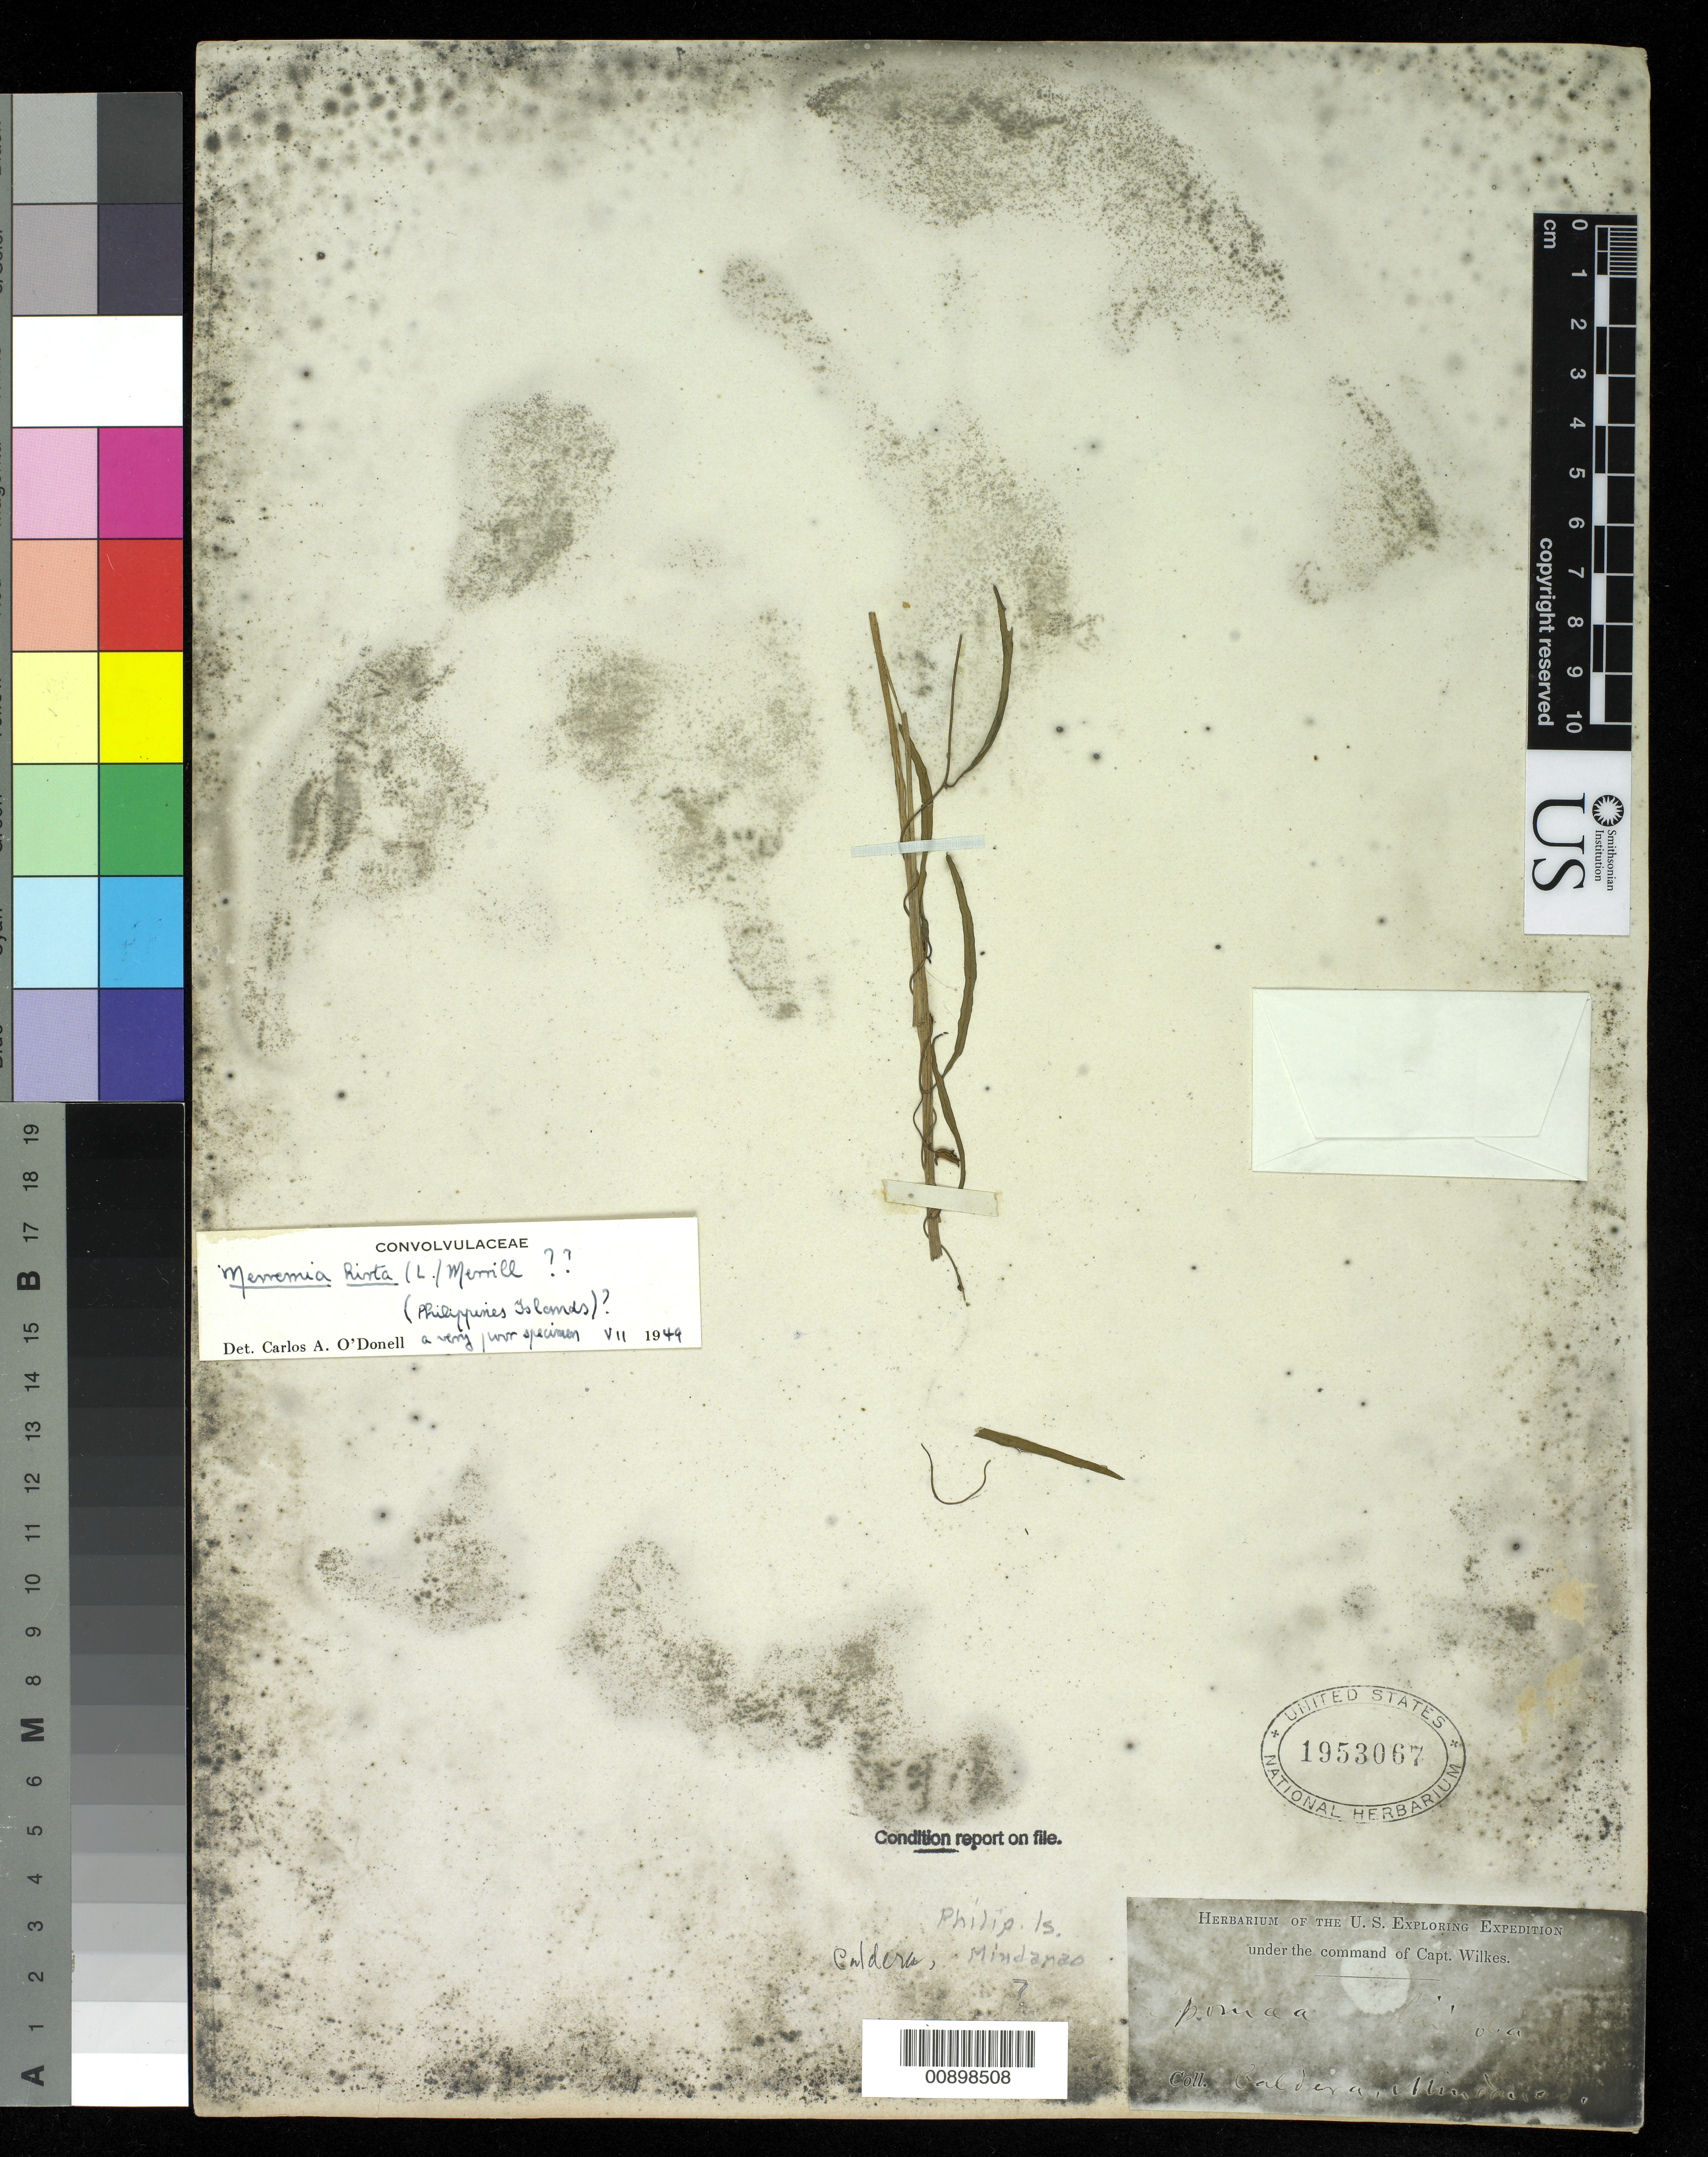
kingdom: Plantae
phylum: Tracheophyta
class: Magnoliopsida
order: Solanales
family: Convolvulaceae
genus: Merremia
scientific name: Merremia hirta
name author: (L.) Merr.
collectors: Wilkes Explor. Exped.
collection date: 1838/1842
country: Philippines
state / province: Zamboanga Peninsula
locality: Caldera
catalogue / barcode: US 1953067